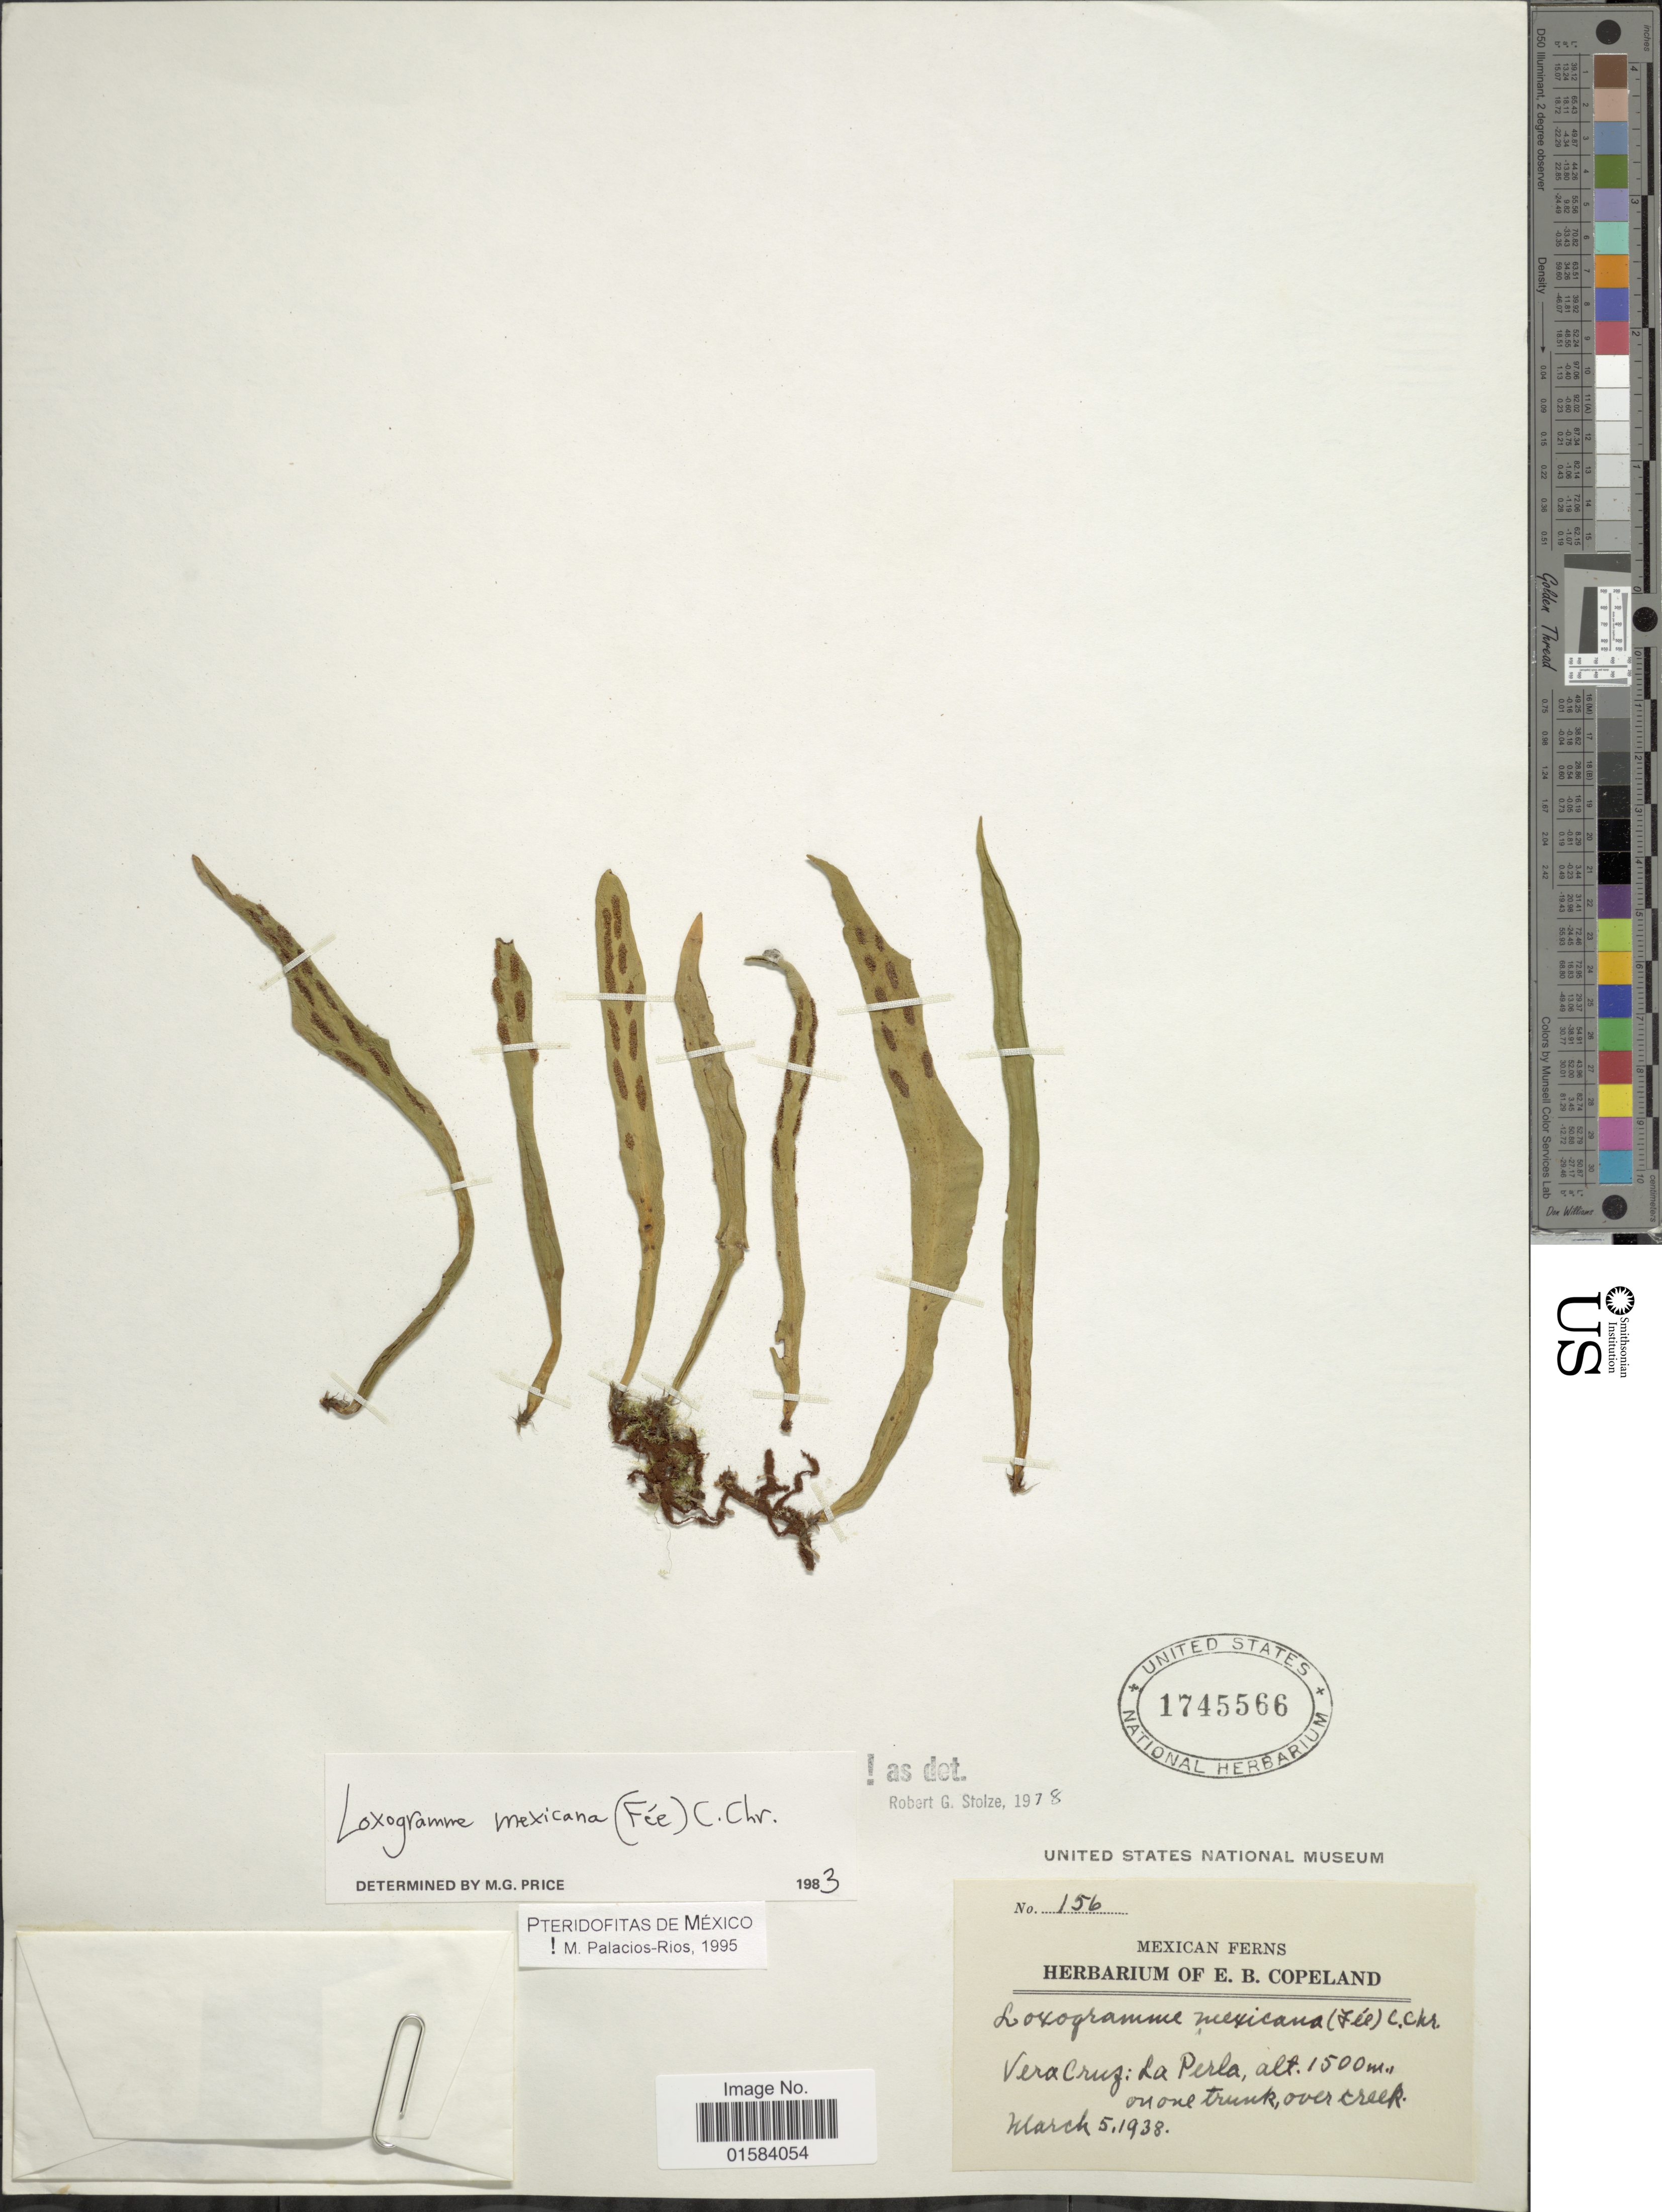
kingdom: Plantae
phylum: Tracheophyta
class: Polypodiopsida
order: Polypodiales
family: Polypodiaceae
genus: Loxogramme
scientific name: Loxogramme mexicana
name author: (Fée) C. Chr.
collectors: ex herb. E. B. Copeland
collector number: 156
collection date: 1938-03-05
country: Mexico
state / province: Veracruz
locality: Vera Cruz: La Perla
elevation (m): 1500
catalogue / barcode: US 1745566